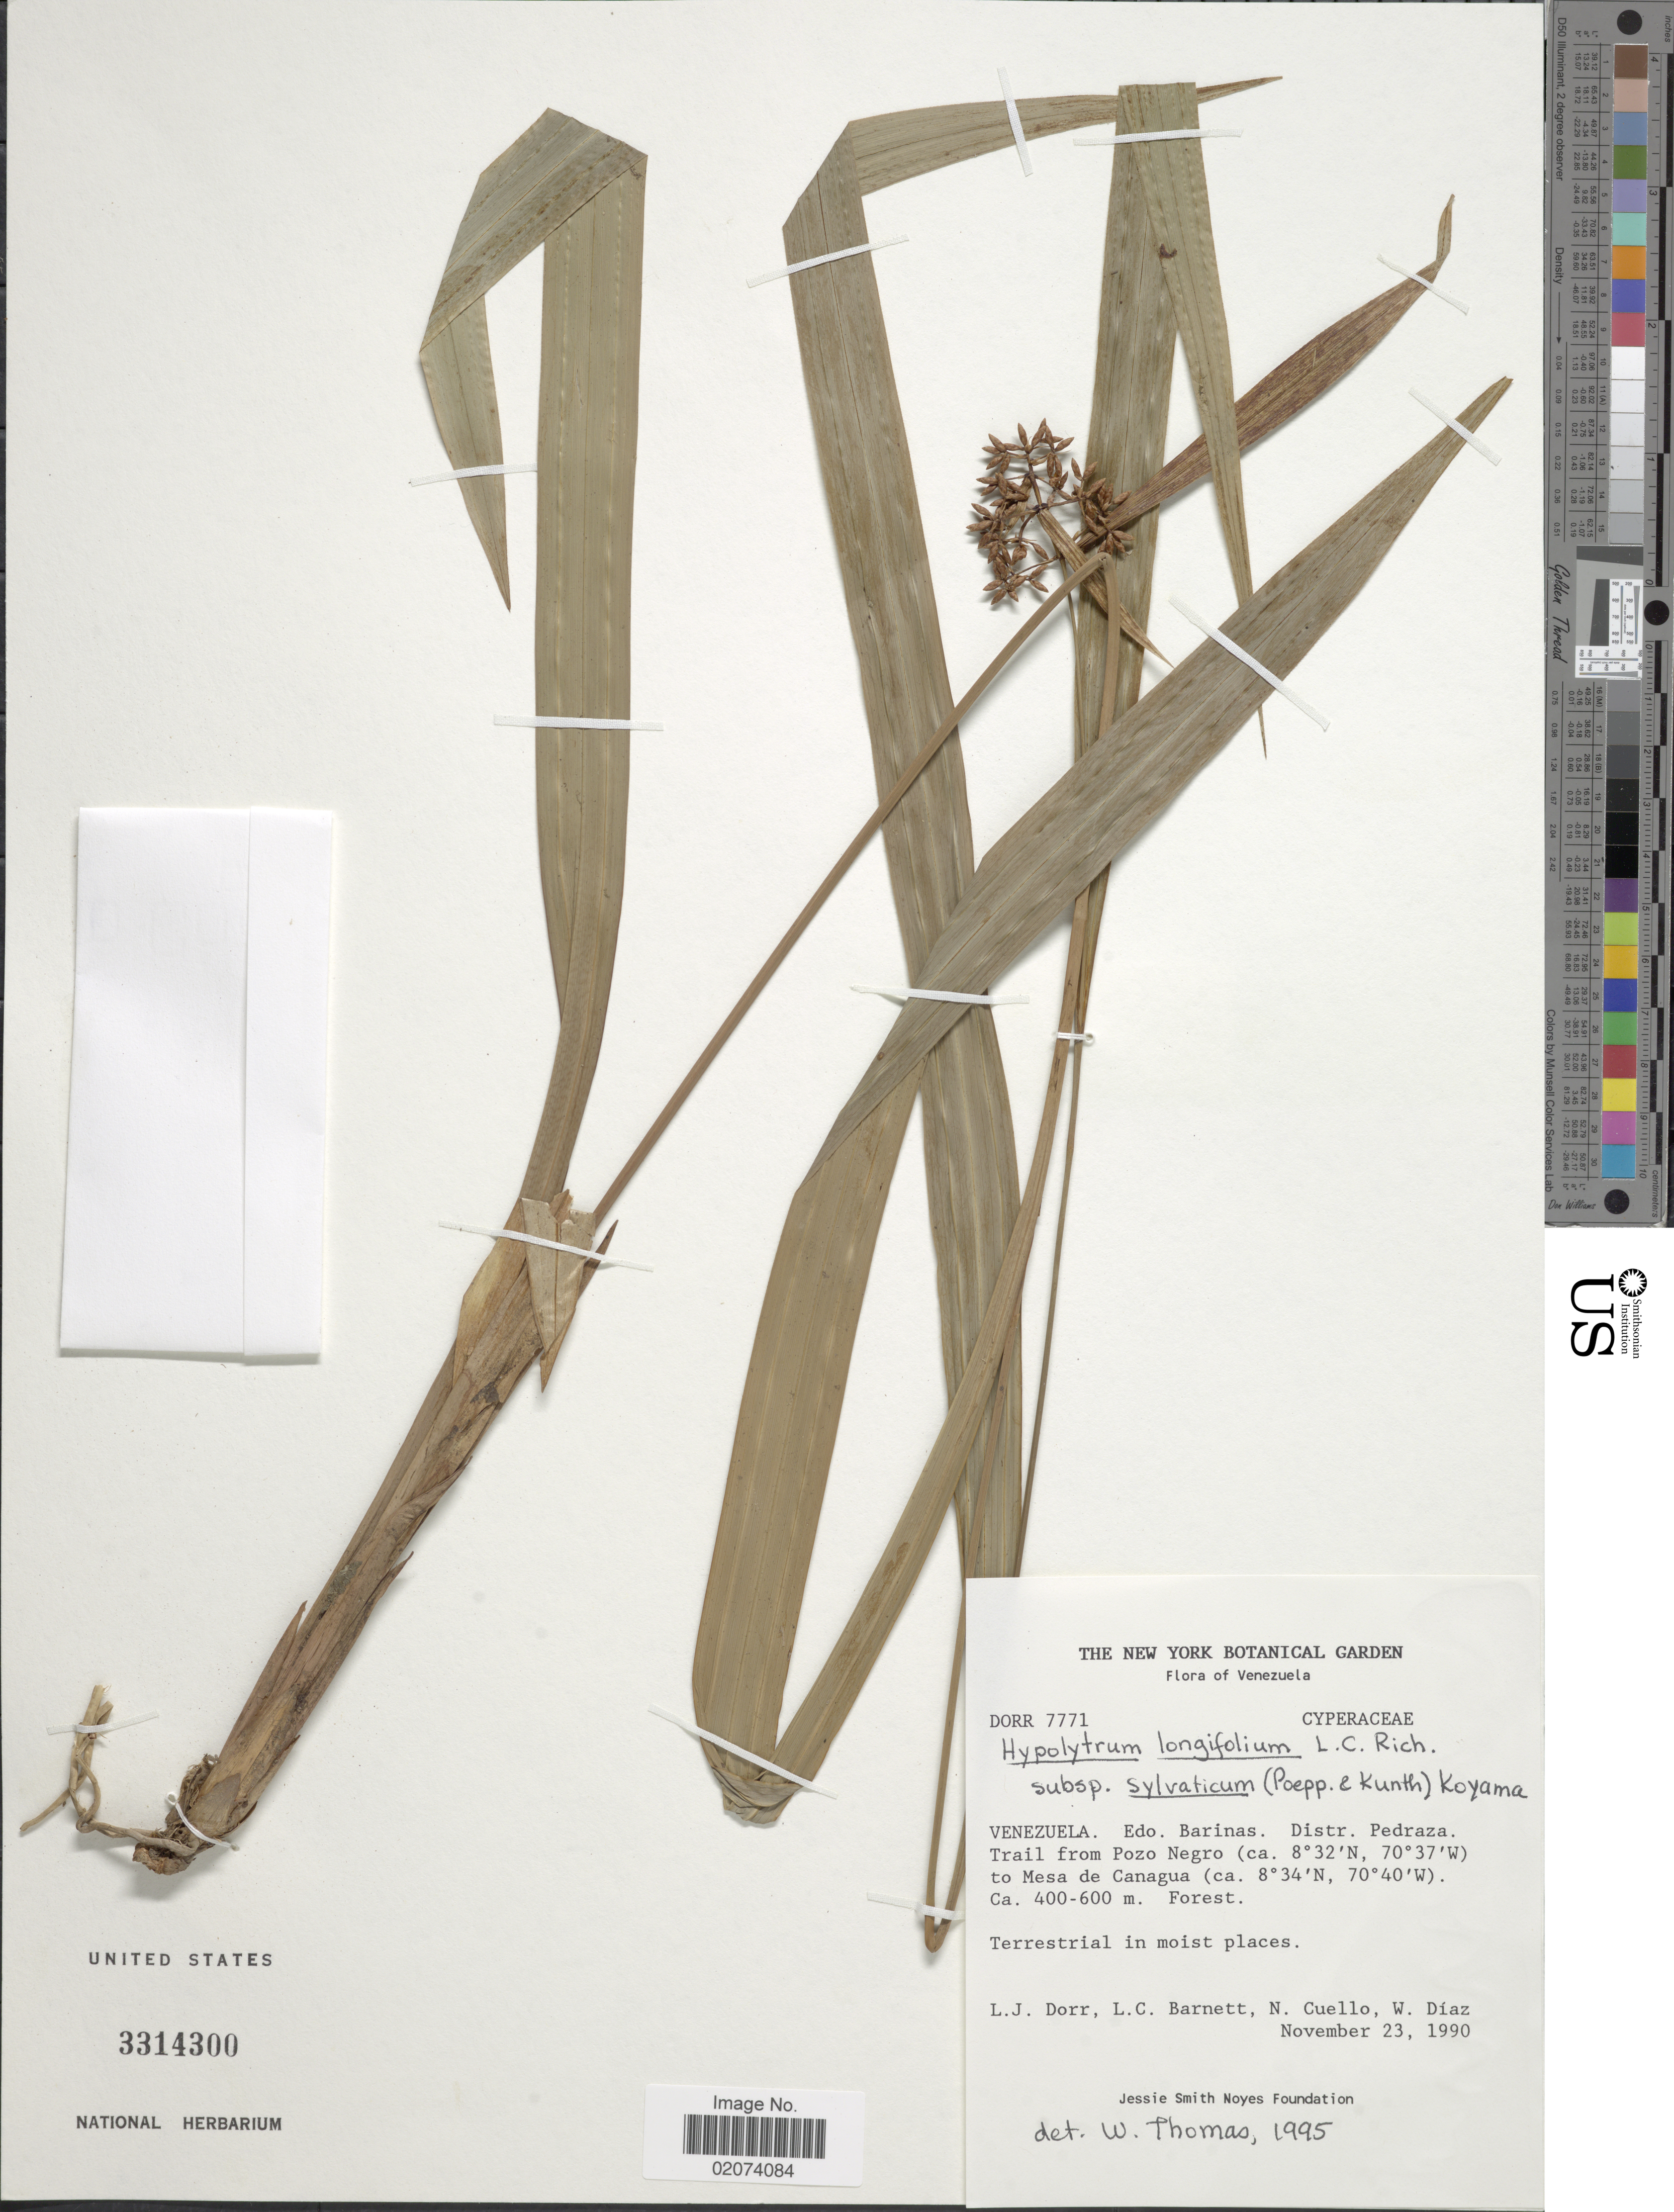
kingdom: Plantae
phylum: Tracheophyta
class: Liliopsida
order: Poales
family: Cyperaceae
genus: Hypolytrum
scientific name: Hypolytrum longifolium subsp. sylvaticum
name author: (Poepp. ex Kunth) T. Koyama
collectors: L. J. Dorr, L. C. Barnett, N. L. Cuello & W. Díaz P.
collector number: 7771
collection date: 1990-11-23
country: Venezuela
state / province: Barinas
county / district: Pedraza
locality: Trail from Pozo Negro to Mesa de Canagua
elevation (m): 400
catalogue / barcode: US 3314300